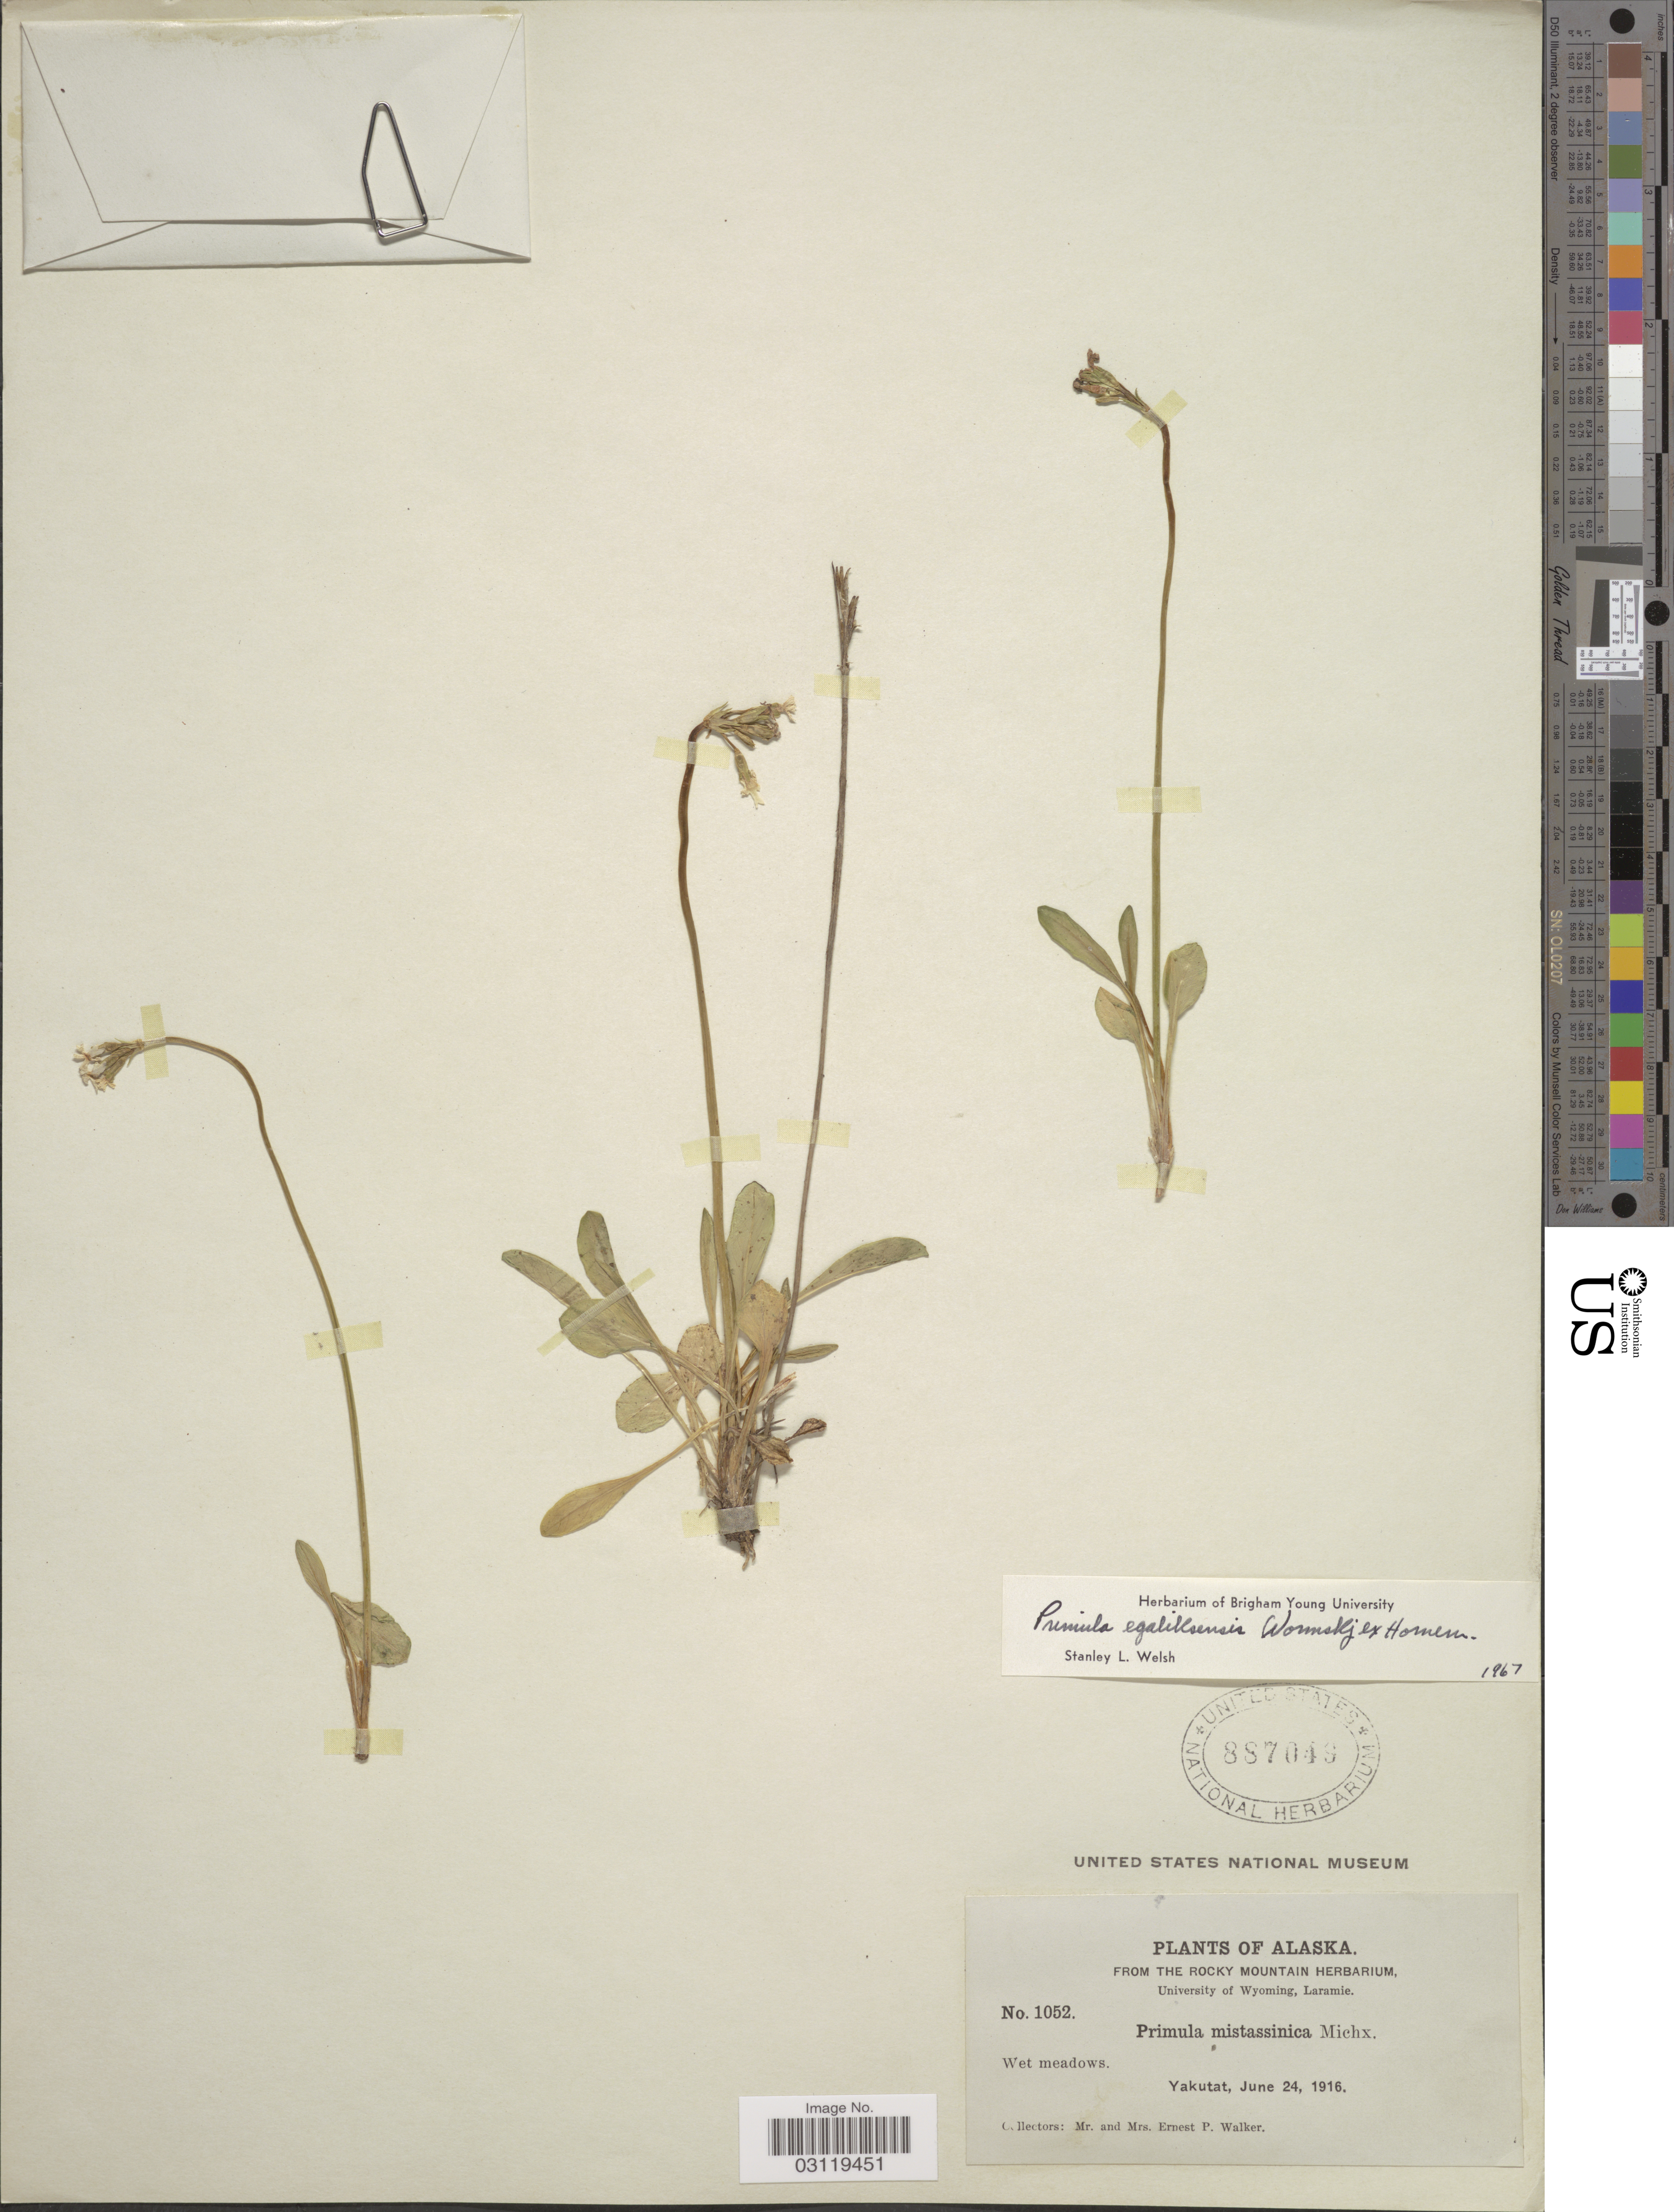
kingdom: Plantae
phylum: Tracheophyta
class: Magnoliopsida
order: Ericales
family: Primulaceae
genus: Primula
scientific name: Primula egaliksensis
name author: Wormsk.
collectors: E. P. Walker & E. Walker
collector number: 1052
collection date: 1916-06-24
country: United States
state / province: Alaska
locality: Yakutat.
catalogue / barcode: US 887049